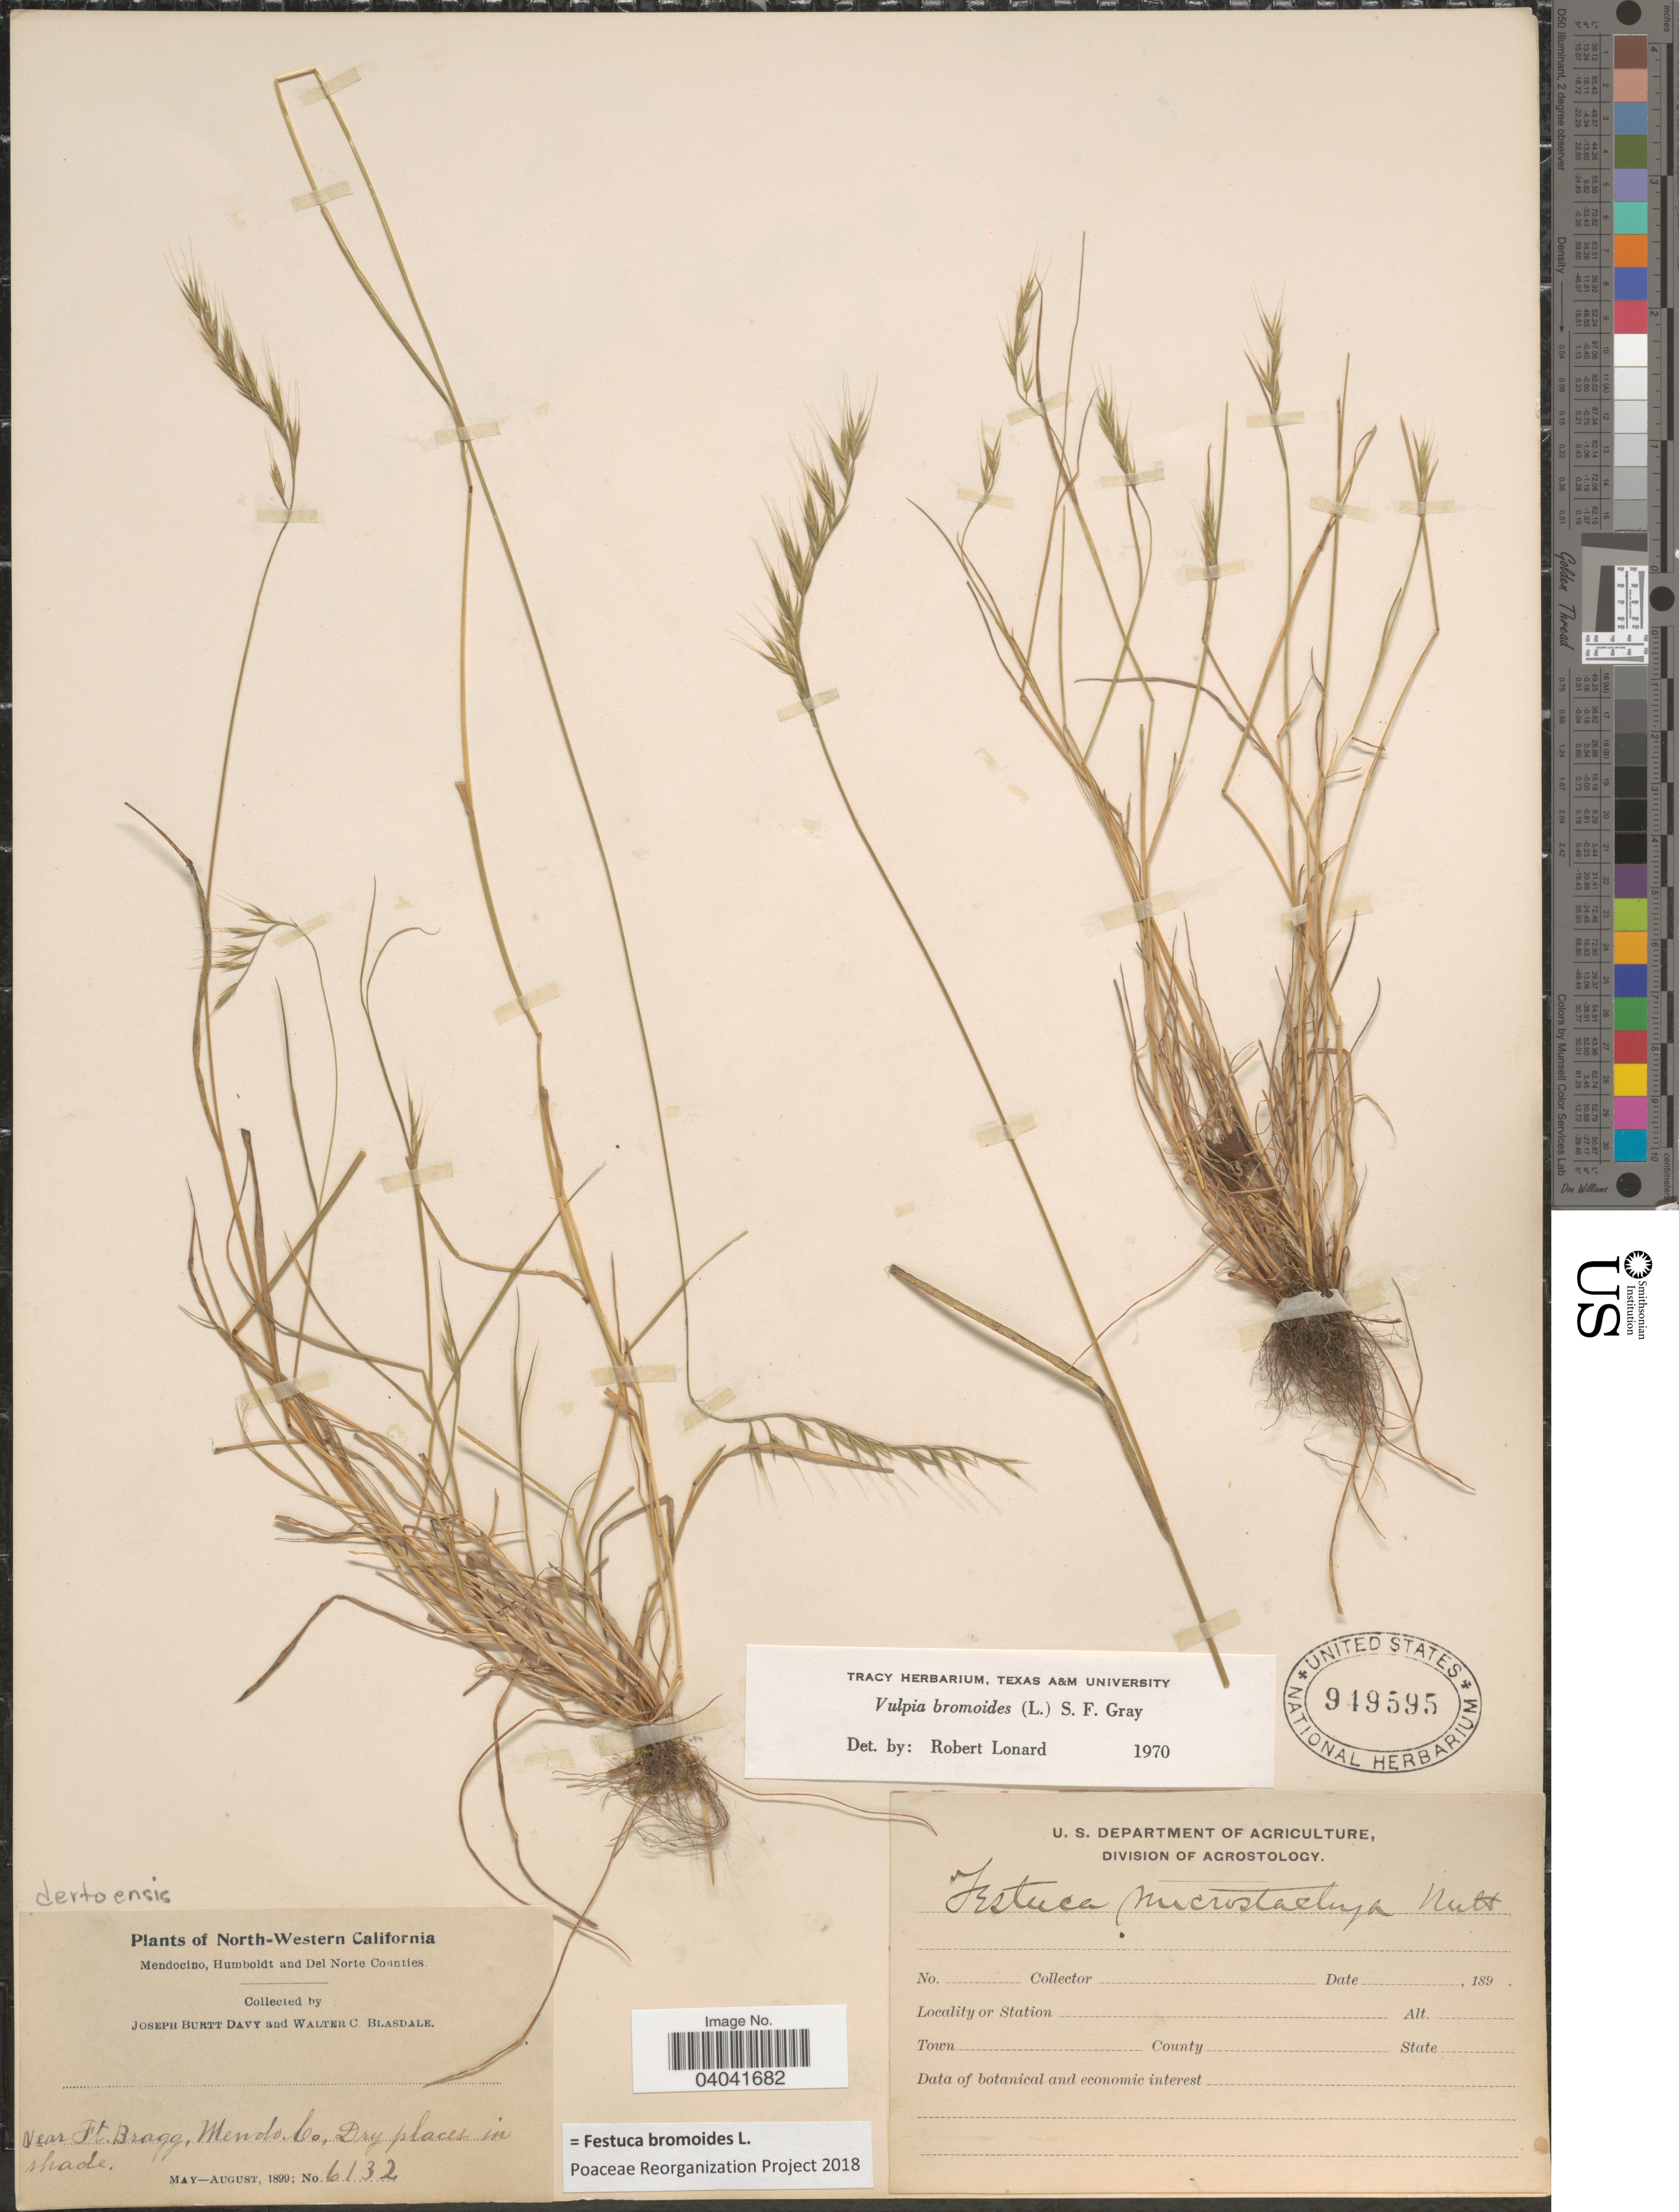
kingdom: Plantae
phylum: Tracheophyta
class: Liliopsida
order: Poales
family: Poaceae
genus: Festuca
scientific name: Festuca bromoides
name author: L.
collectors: J. Burtt Davy & W. Blasdale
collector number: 6132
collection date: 1899-05/1899-08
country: United States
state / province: California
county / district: Mendocino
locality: North-Western California. Near Ft. Bragg. Mendocino Co.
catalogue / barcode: US 949595